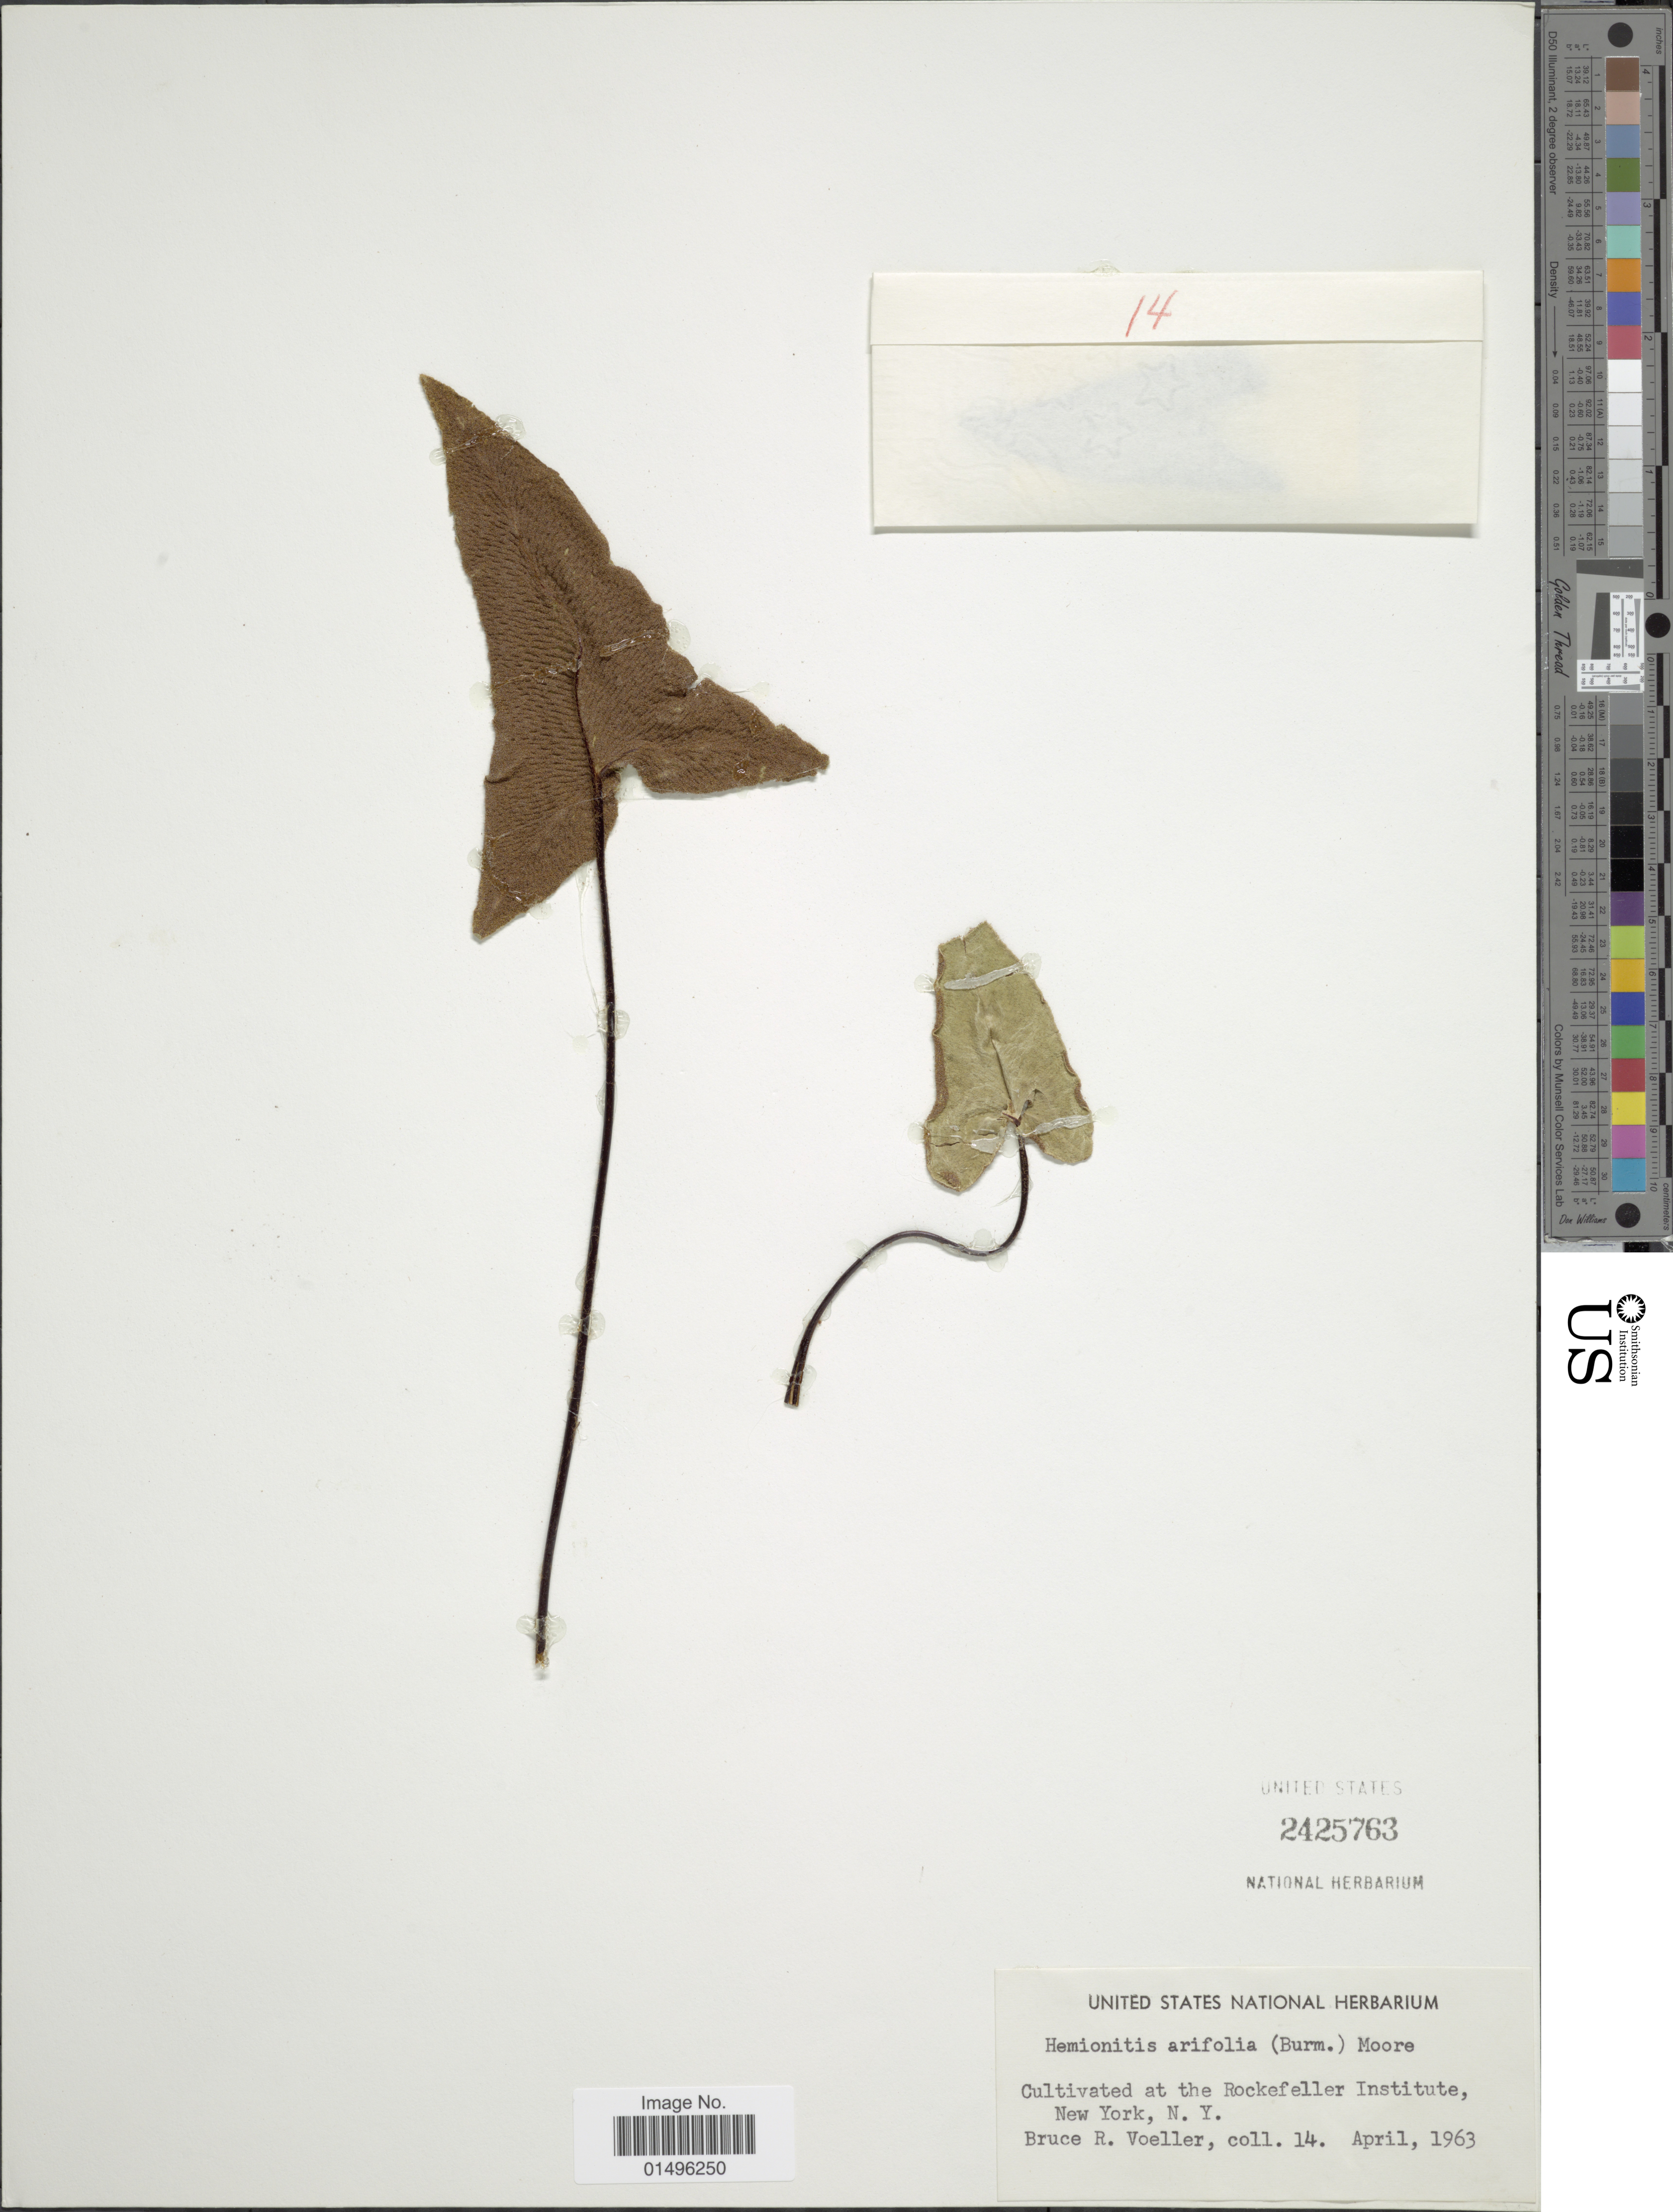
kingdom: Plantae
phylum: Tracheophyta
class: Polypodiopsida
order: Polypodiales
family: Pteridaceae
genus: Hemionitis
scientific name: Hemionitis arifolia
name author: (Burm.) T. Moore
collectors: B. Voeller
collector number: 14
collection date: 1963-04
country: United States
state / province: New York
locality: At the Rockefeller Institute, N.Y.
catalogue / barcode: US 2425763